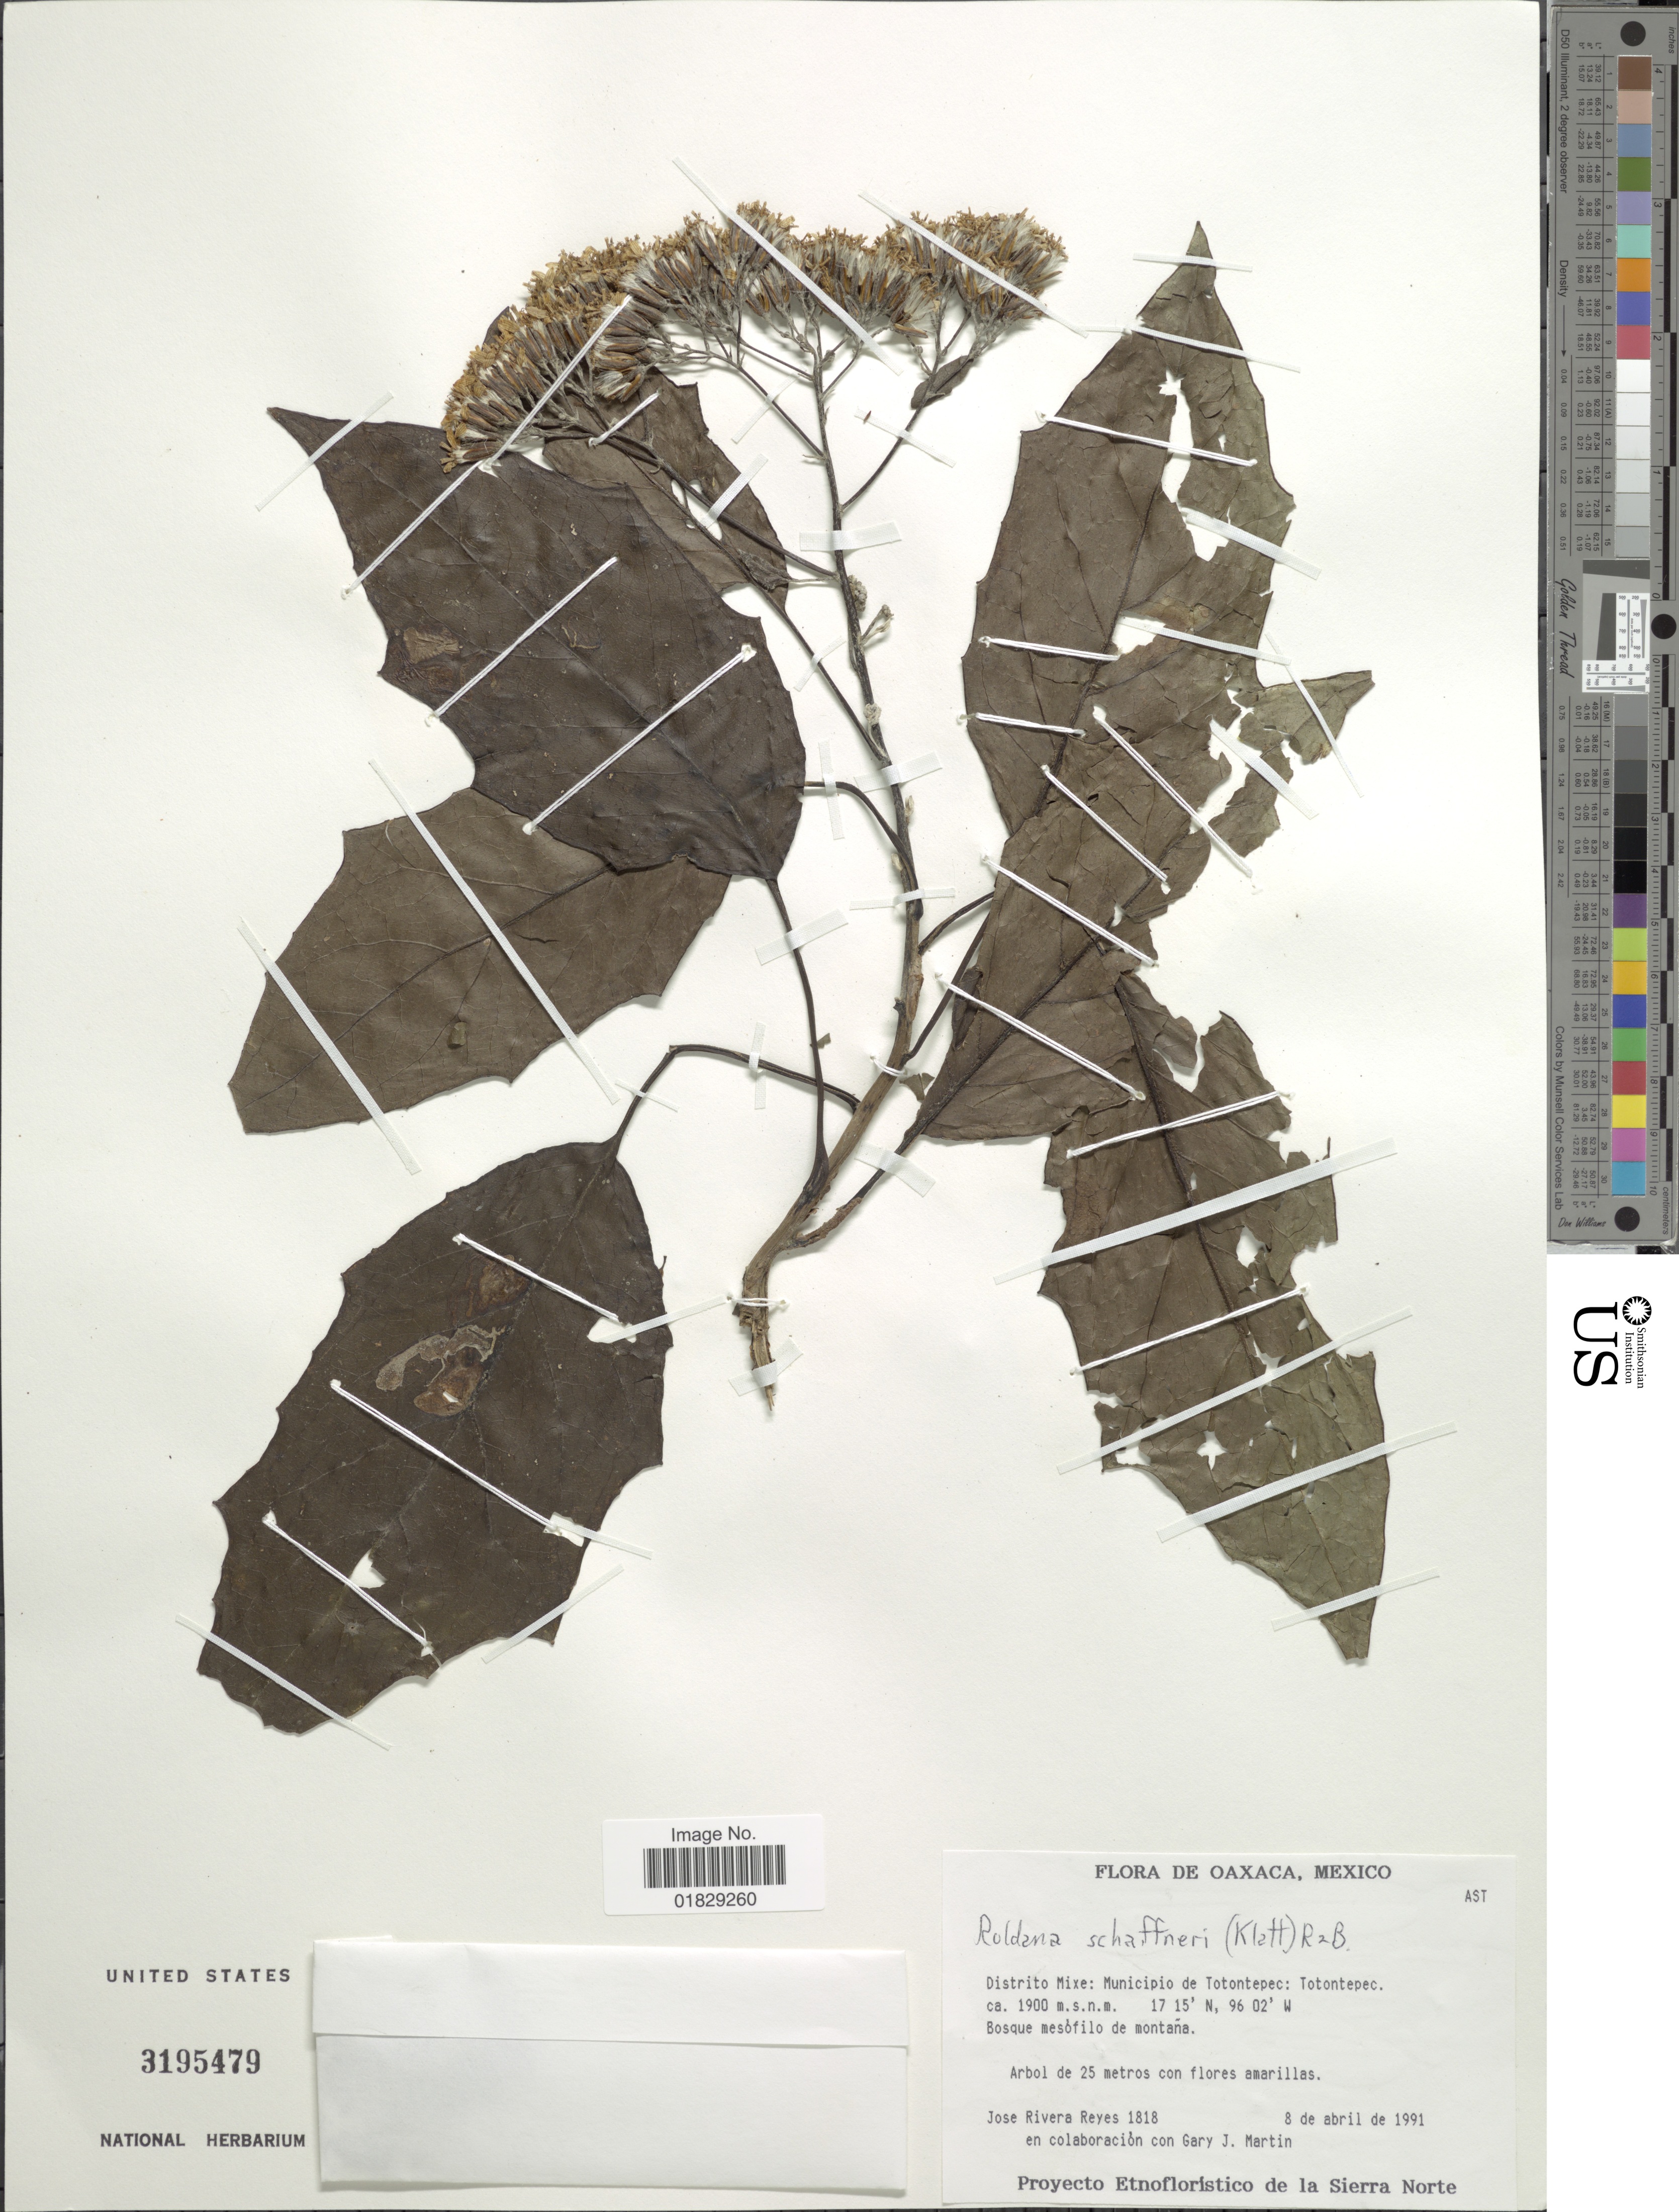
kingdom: Plantae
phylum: Tracheophyta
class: Magnoliopsida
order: Asterales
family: Asteraceae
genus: Roldana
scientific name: Roldana schaffneri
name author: (Sch. Bip. ex Klatt) H. Rob. & Brettell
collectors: J. Reyes & G. J. Martin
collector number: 1818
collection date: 1991-04-08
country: Mexico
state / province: Oaxaca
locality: Distrito Mixe: Municipio de Totontepec: Totontepec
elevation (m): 1900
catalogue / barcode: US 3195479